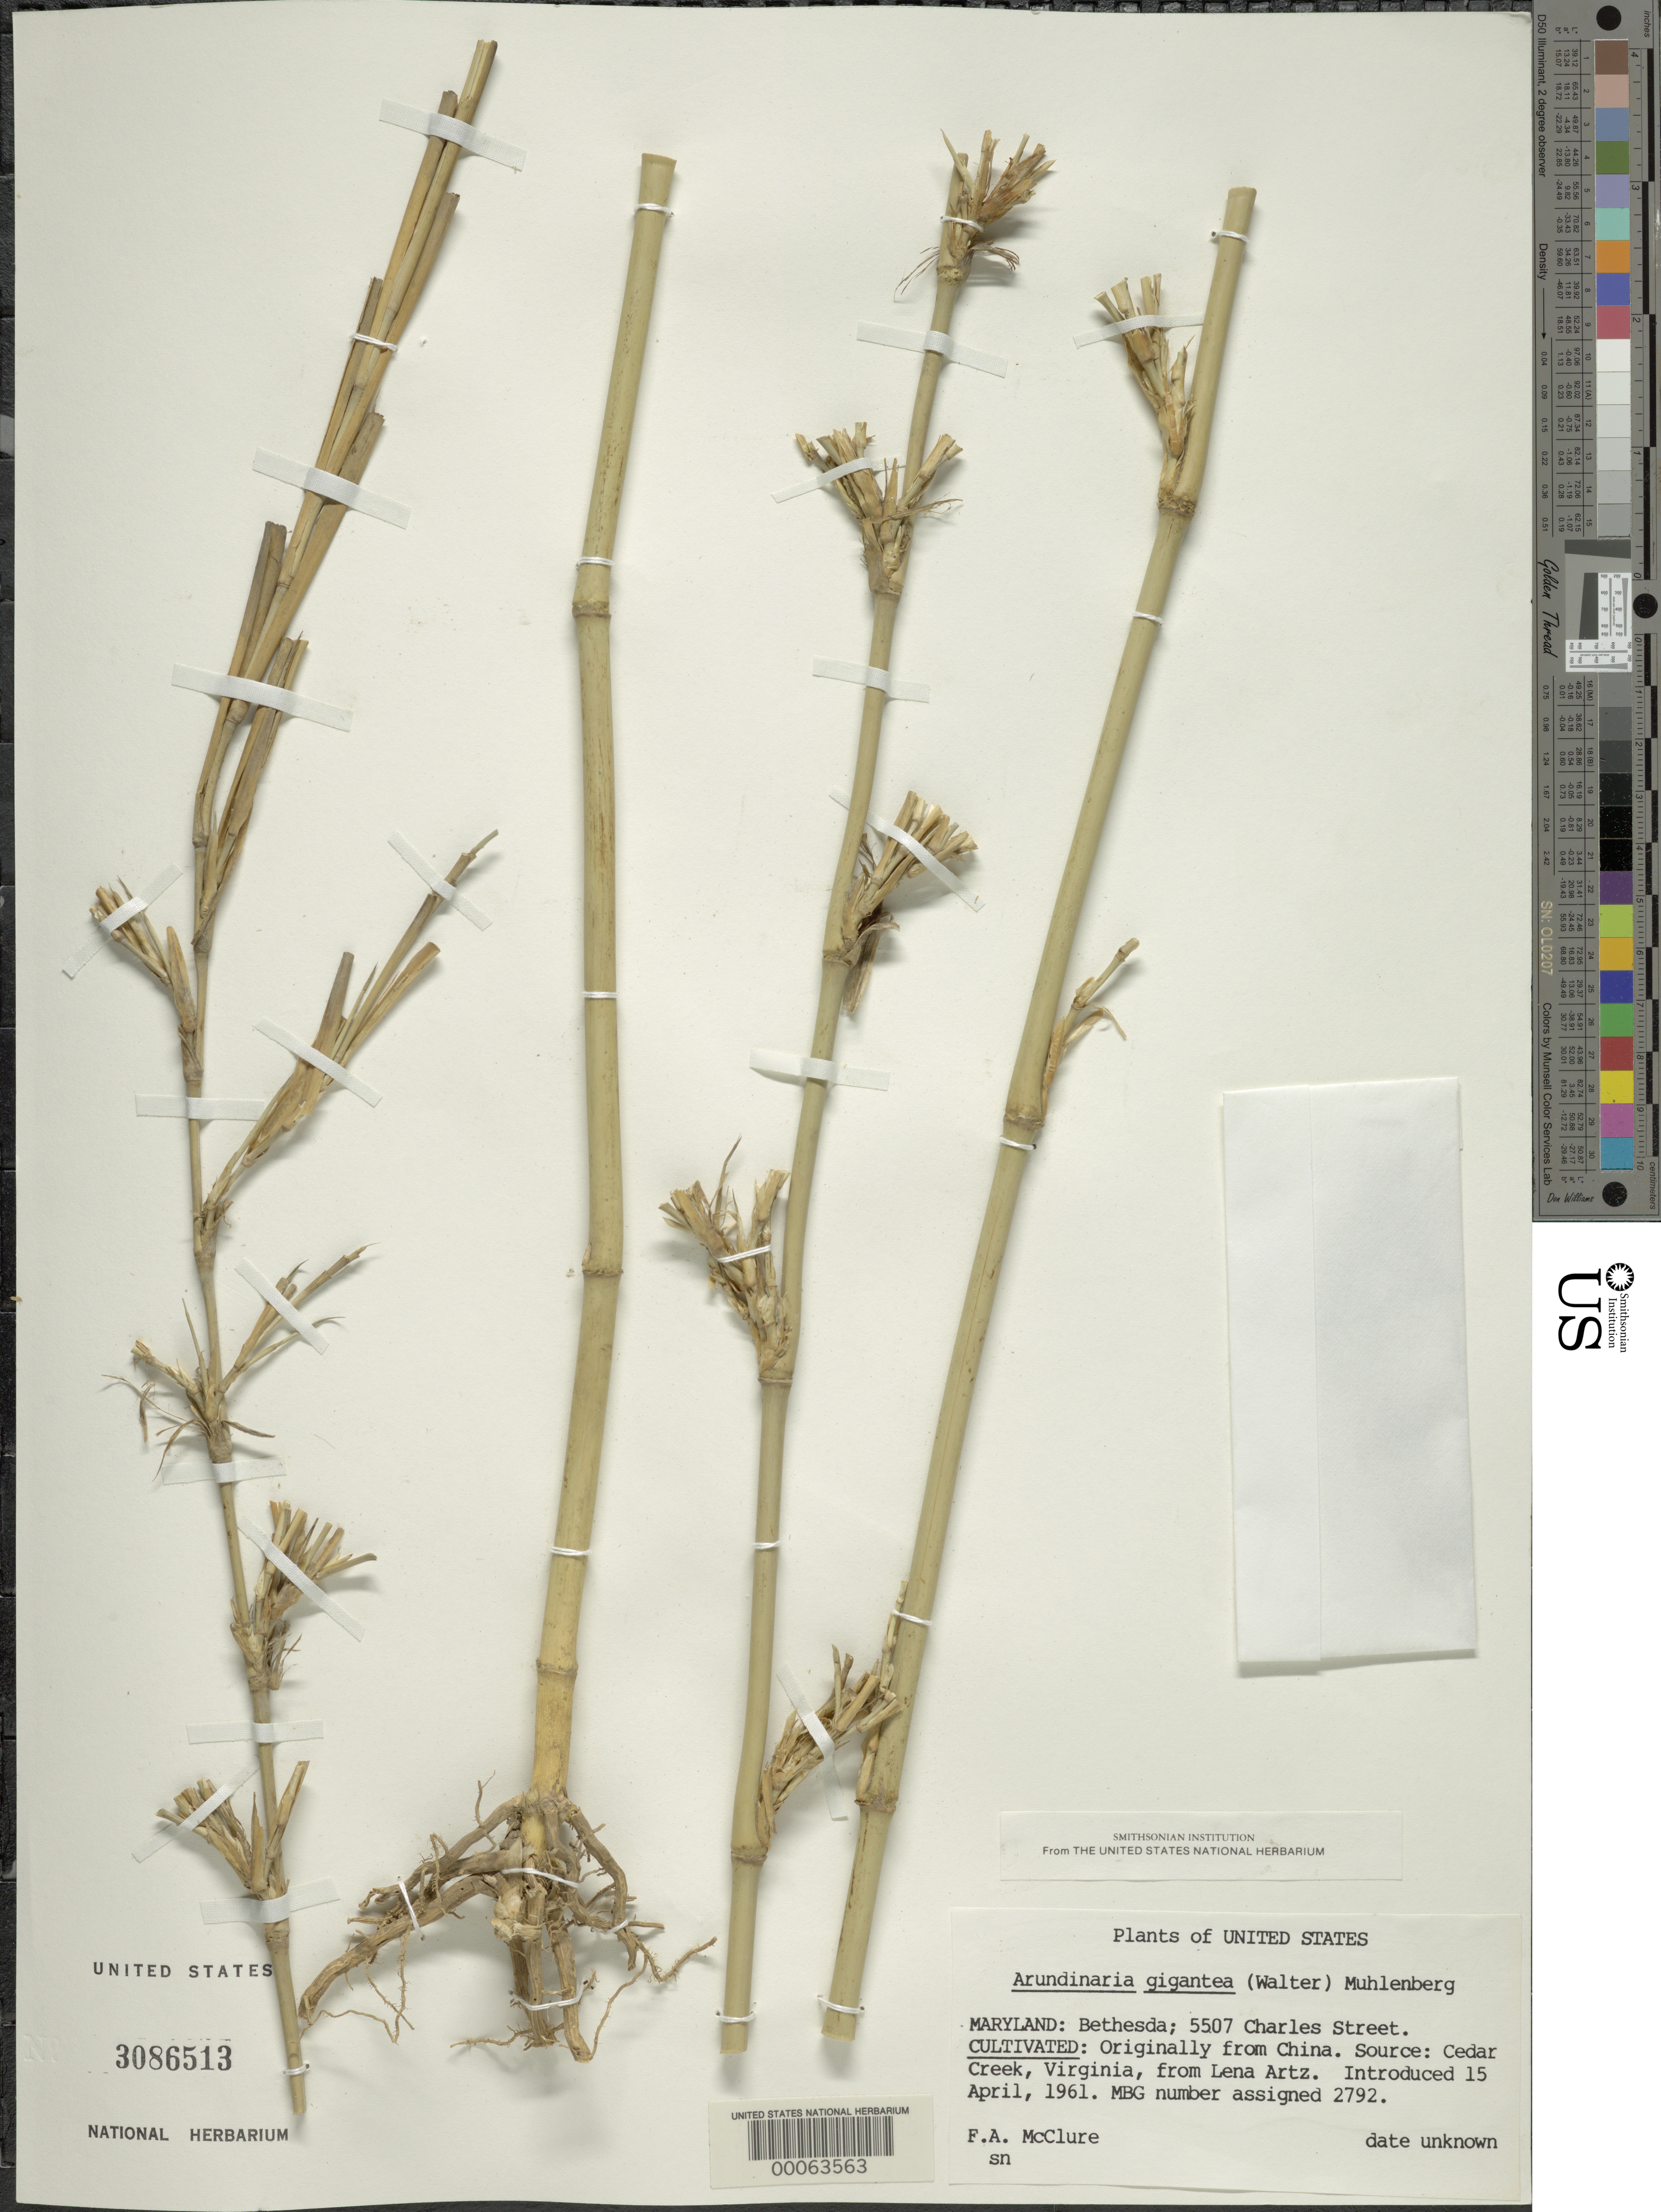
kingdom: Plantae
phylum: Tracheophyta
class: Liliopsida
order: Poales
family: Poaceae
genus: Arundinaria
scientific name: Arundinaria gigantea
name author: (Walter) Muhl.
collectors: F. A. McClure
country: United States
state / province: Maryland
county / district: Montgomery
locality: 5507 Charles Street, Bethesda (McClure's garden)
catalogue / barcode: US 3086513